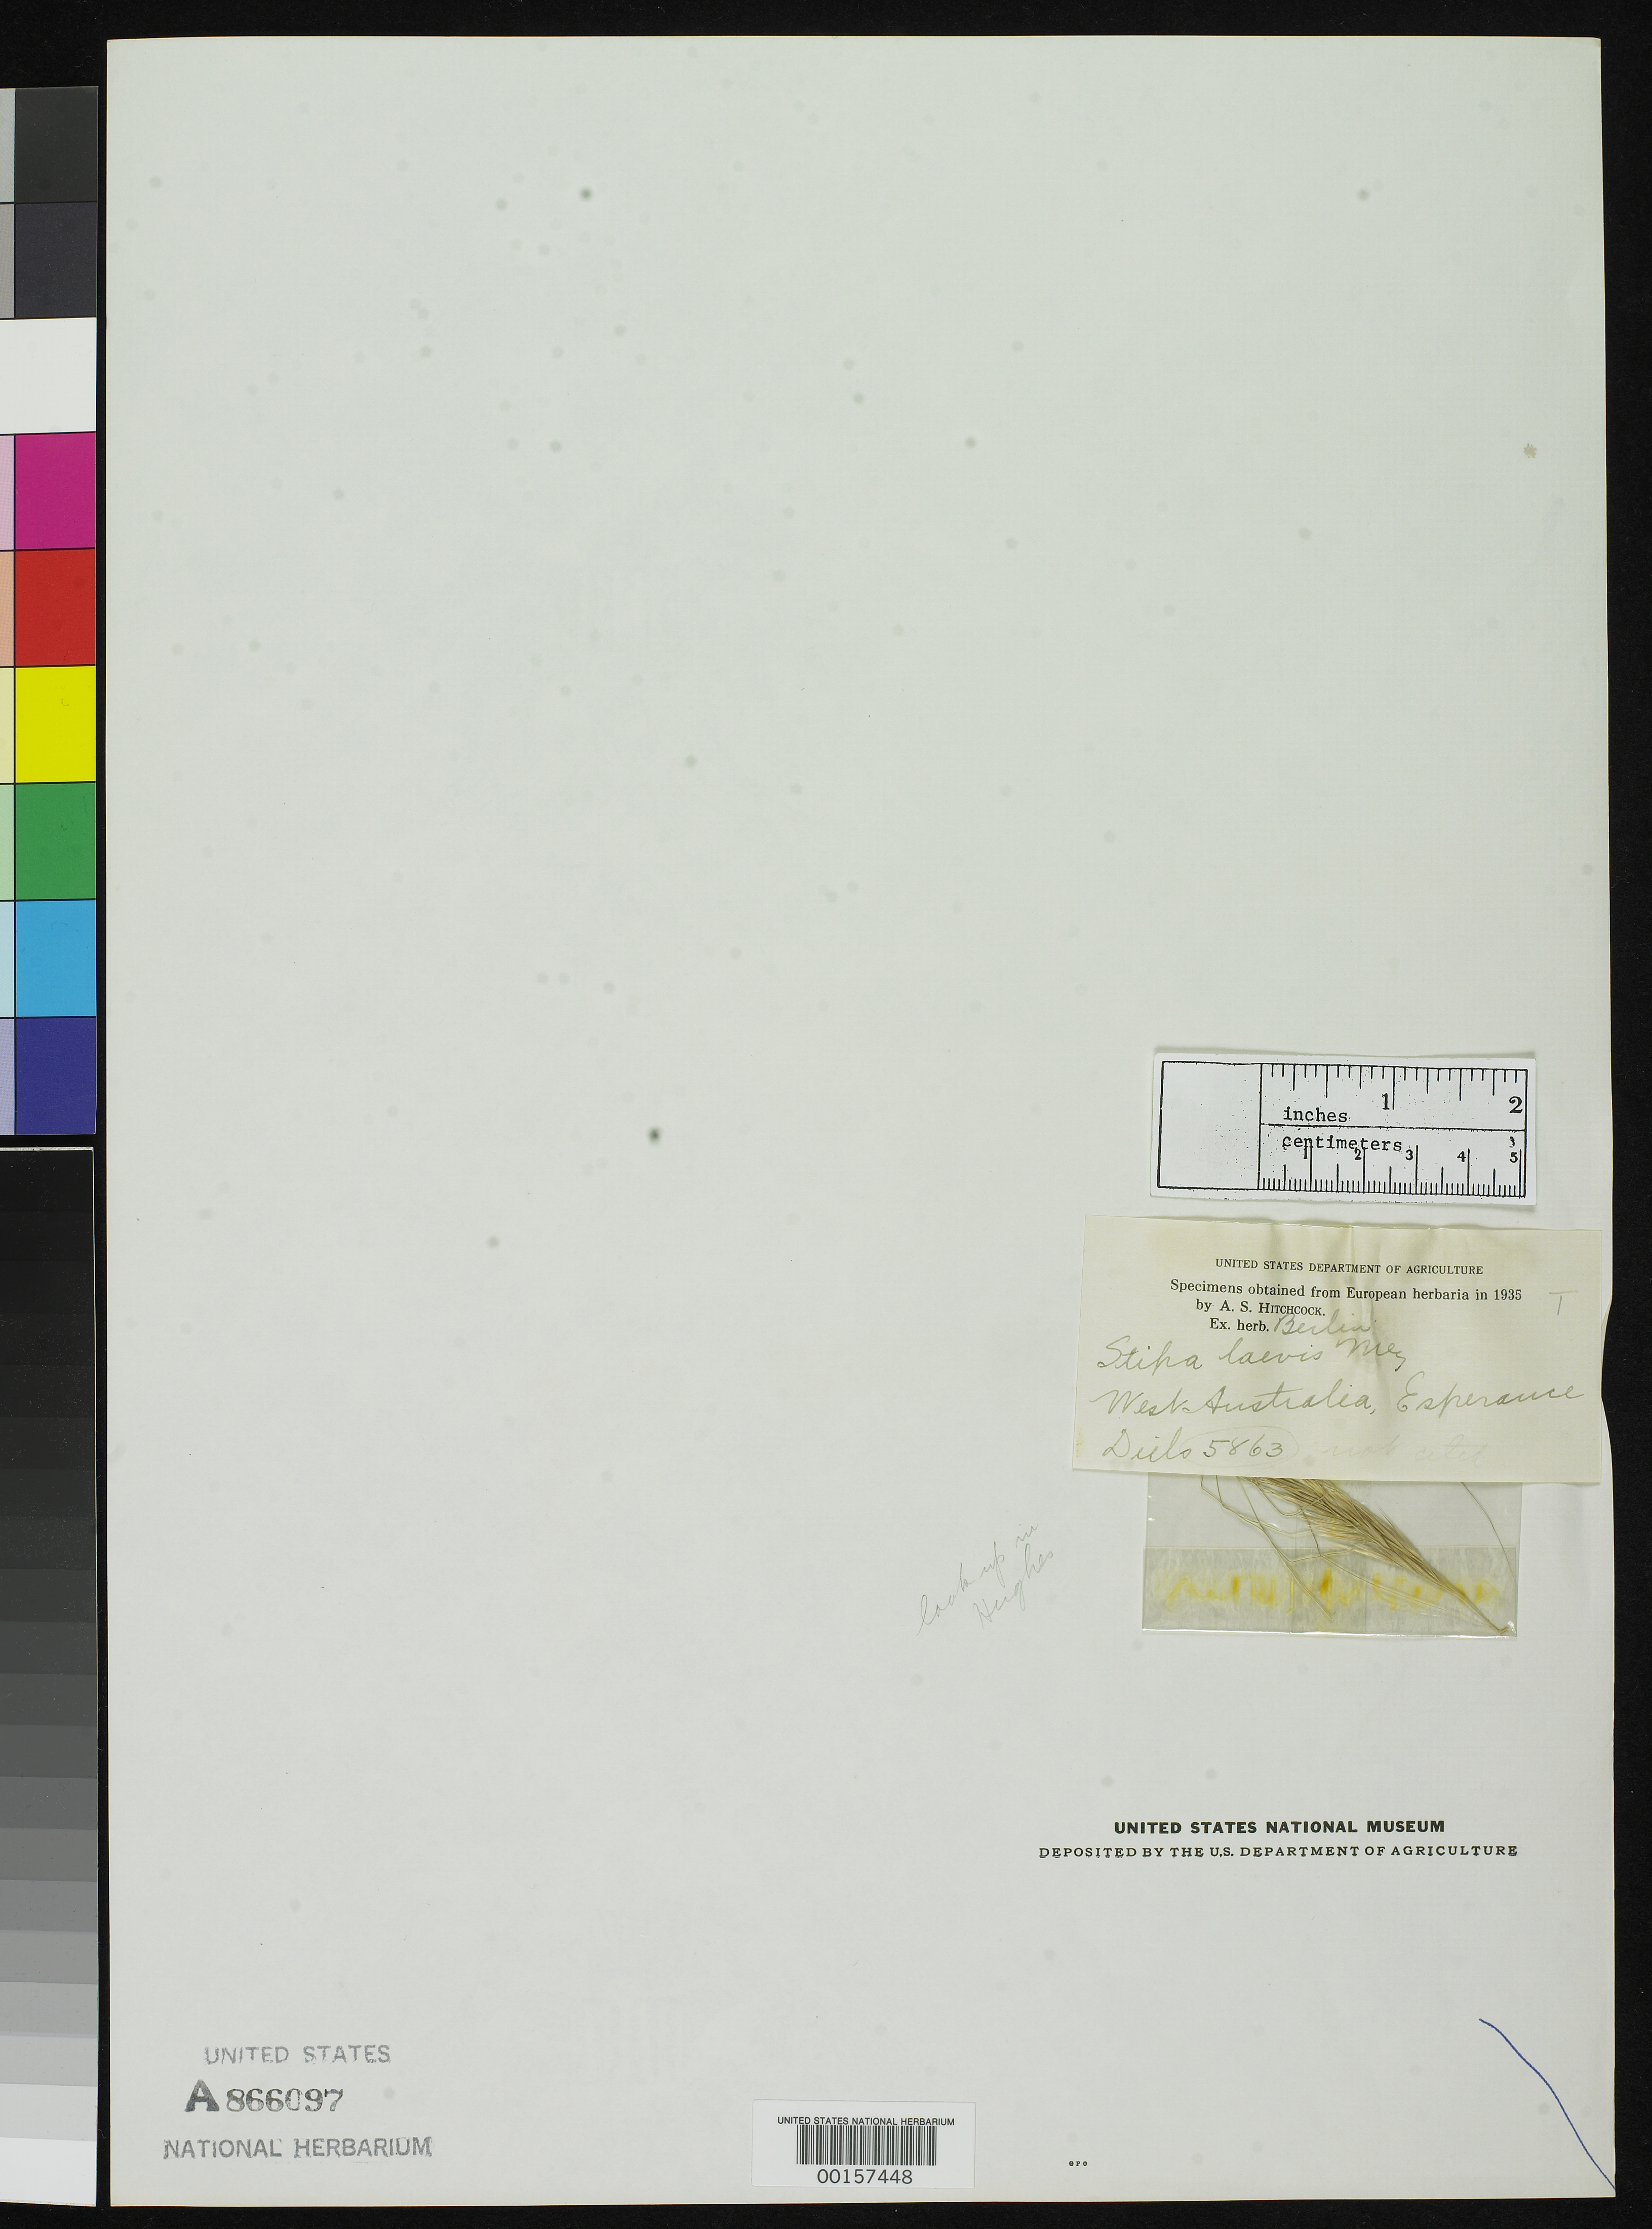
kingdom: Plantae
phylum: Tracheophyta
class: Liliopsida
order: Poales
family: Poaceae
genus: Stipa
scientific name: Stipa laevis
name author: Mez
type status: Type Fragment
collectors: F. L. E. Diels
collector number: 5863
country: Australia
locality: Esperance.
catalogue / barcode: US 866097A